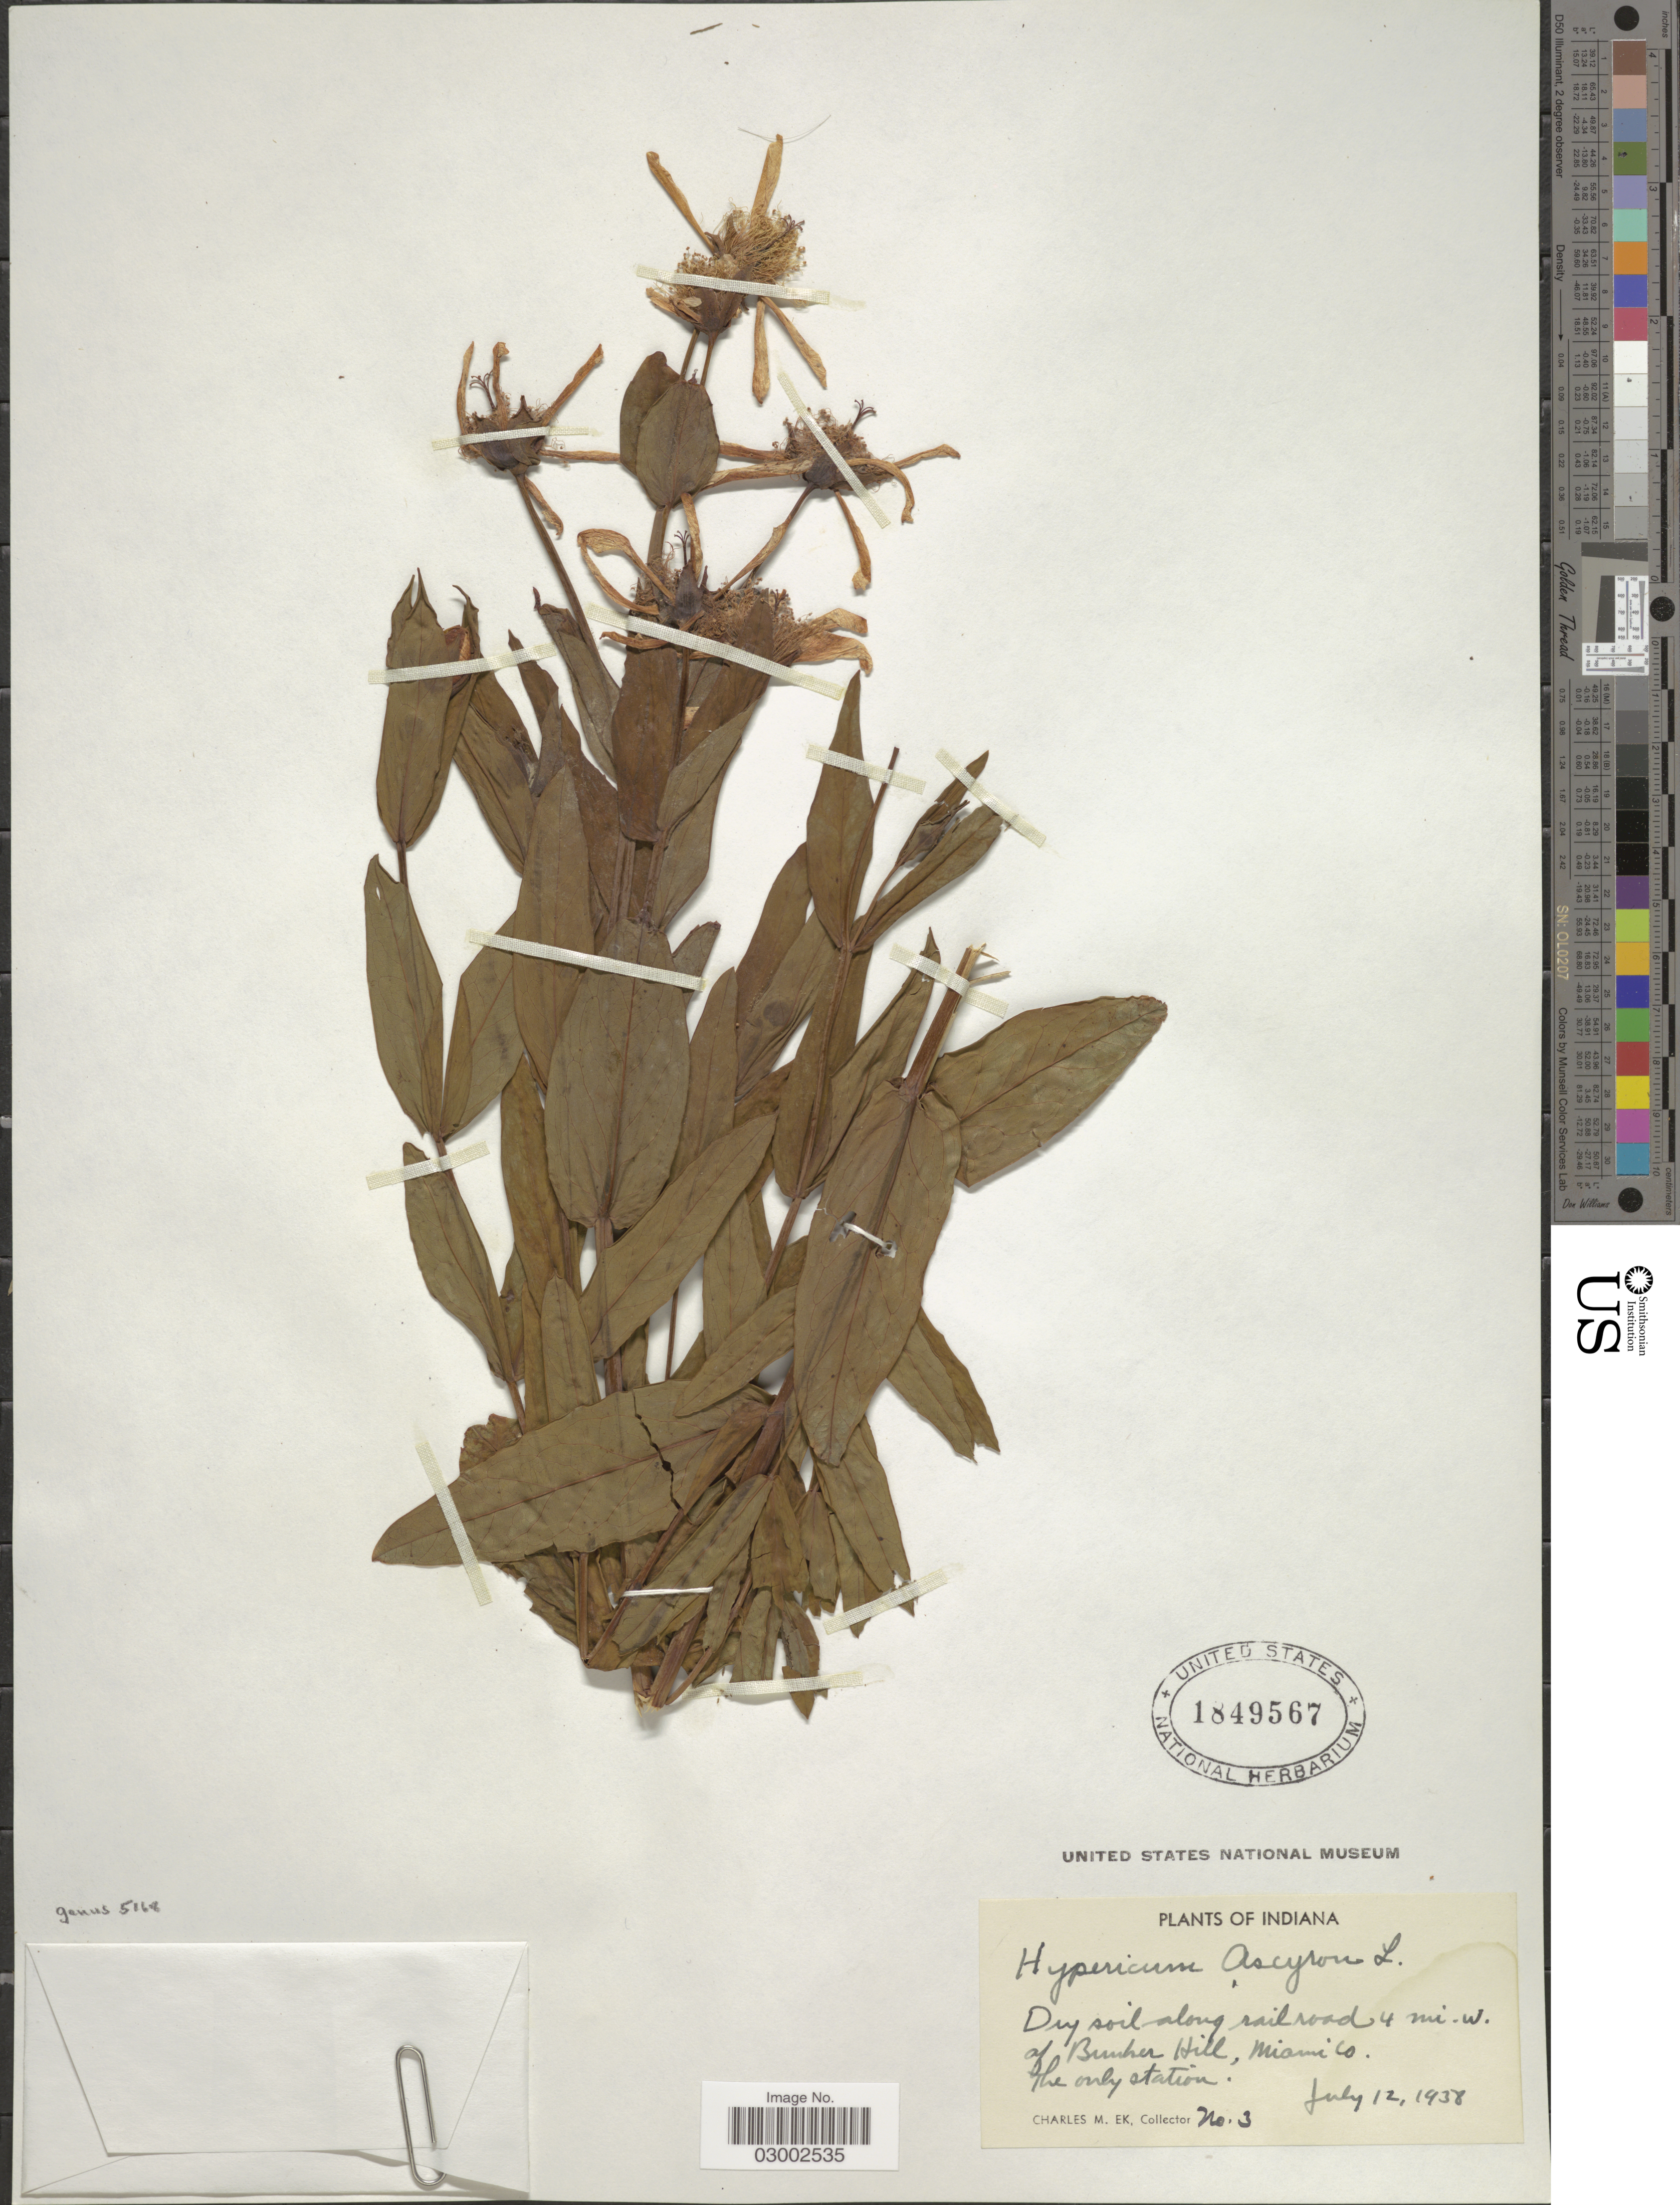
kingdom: Plantae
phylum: Tracheophyta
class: Magnoliopsida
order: Malpighiales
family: Hypericaceae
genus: Hypericum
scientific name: Hypericum ascyron subsp. pyramidatum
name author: (Aiton) N. Robson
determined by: Strong, Mark T., (BOT), Smithsonian Institution - National Museum of Natural History (UNITED STATES)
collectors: C. Ek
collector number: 3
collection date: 1938-07-12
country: United States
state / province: Indiana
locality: Along rail road 4 mi. w. of Bunker Hill, Miami Co.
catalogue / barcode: US 1849567